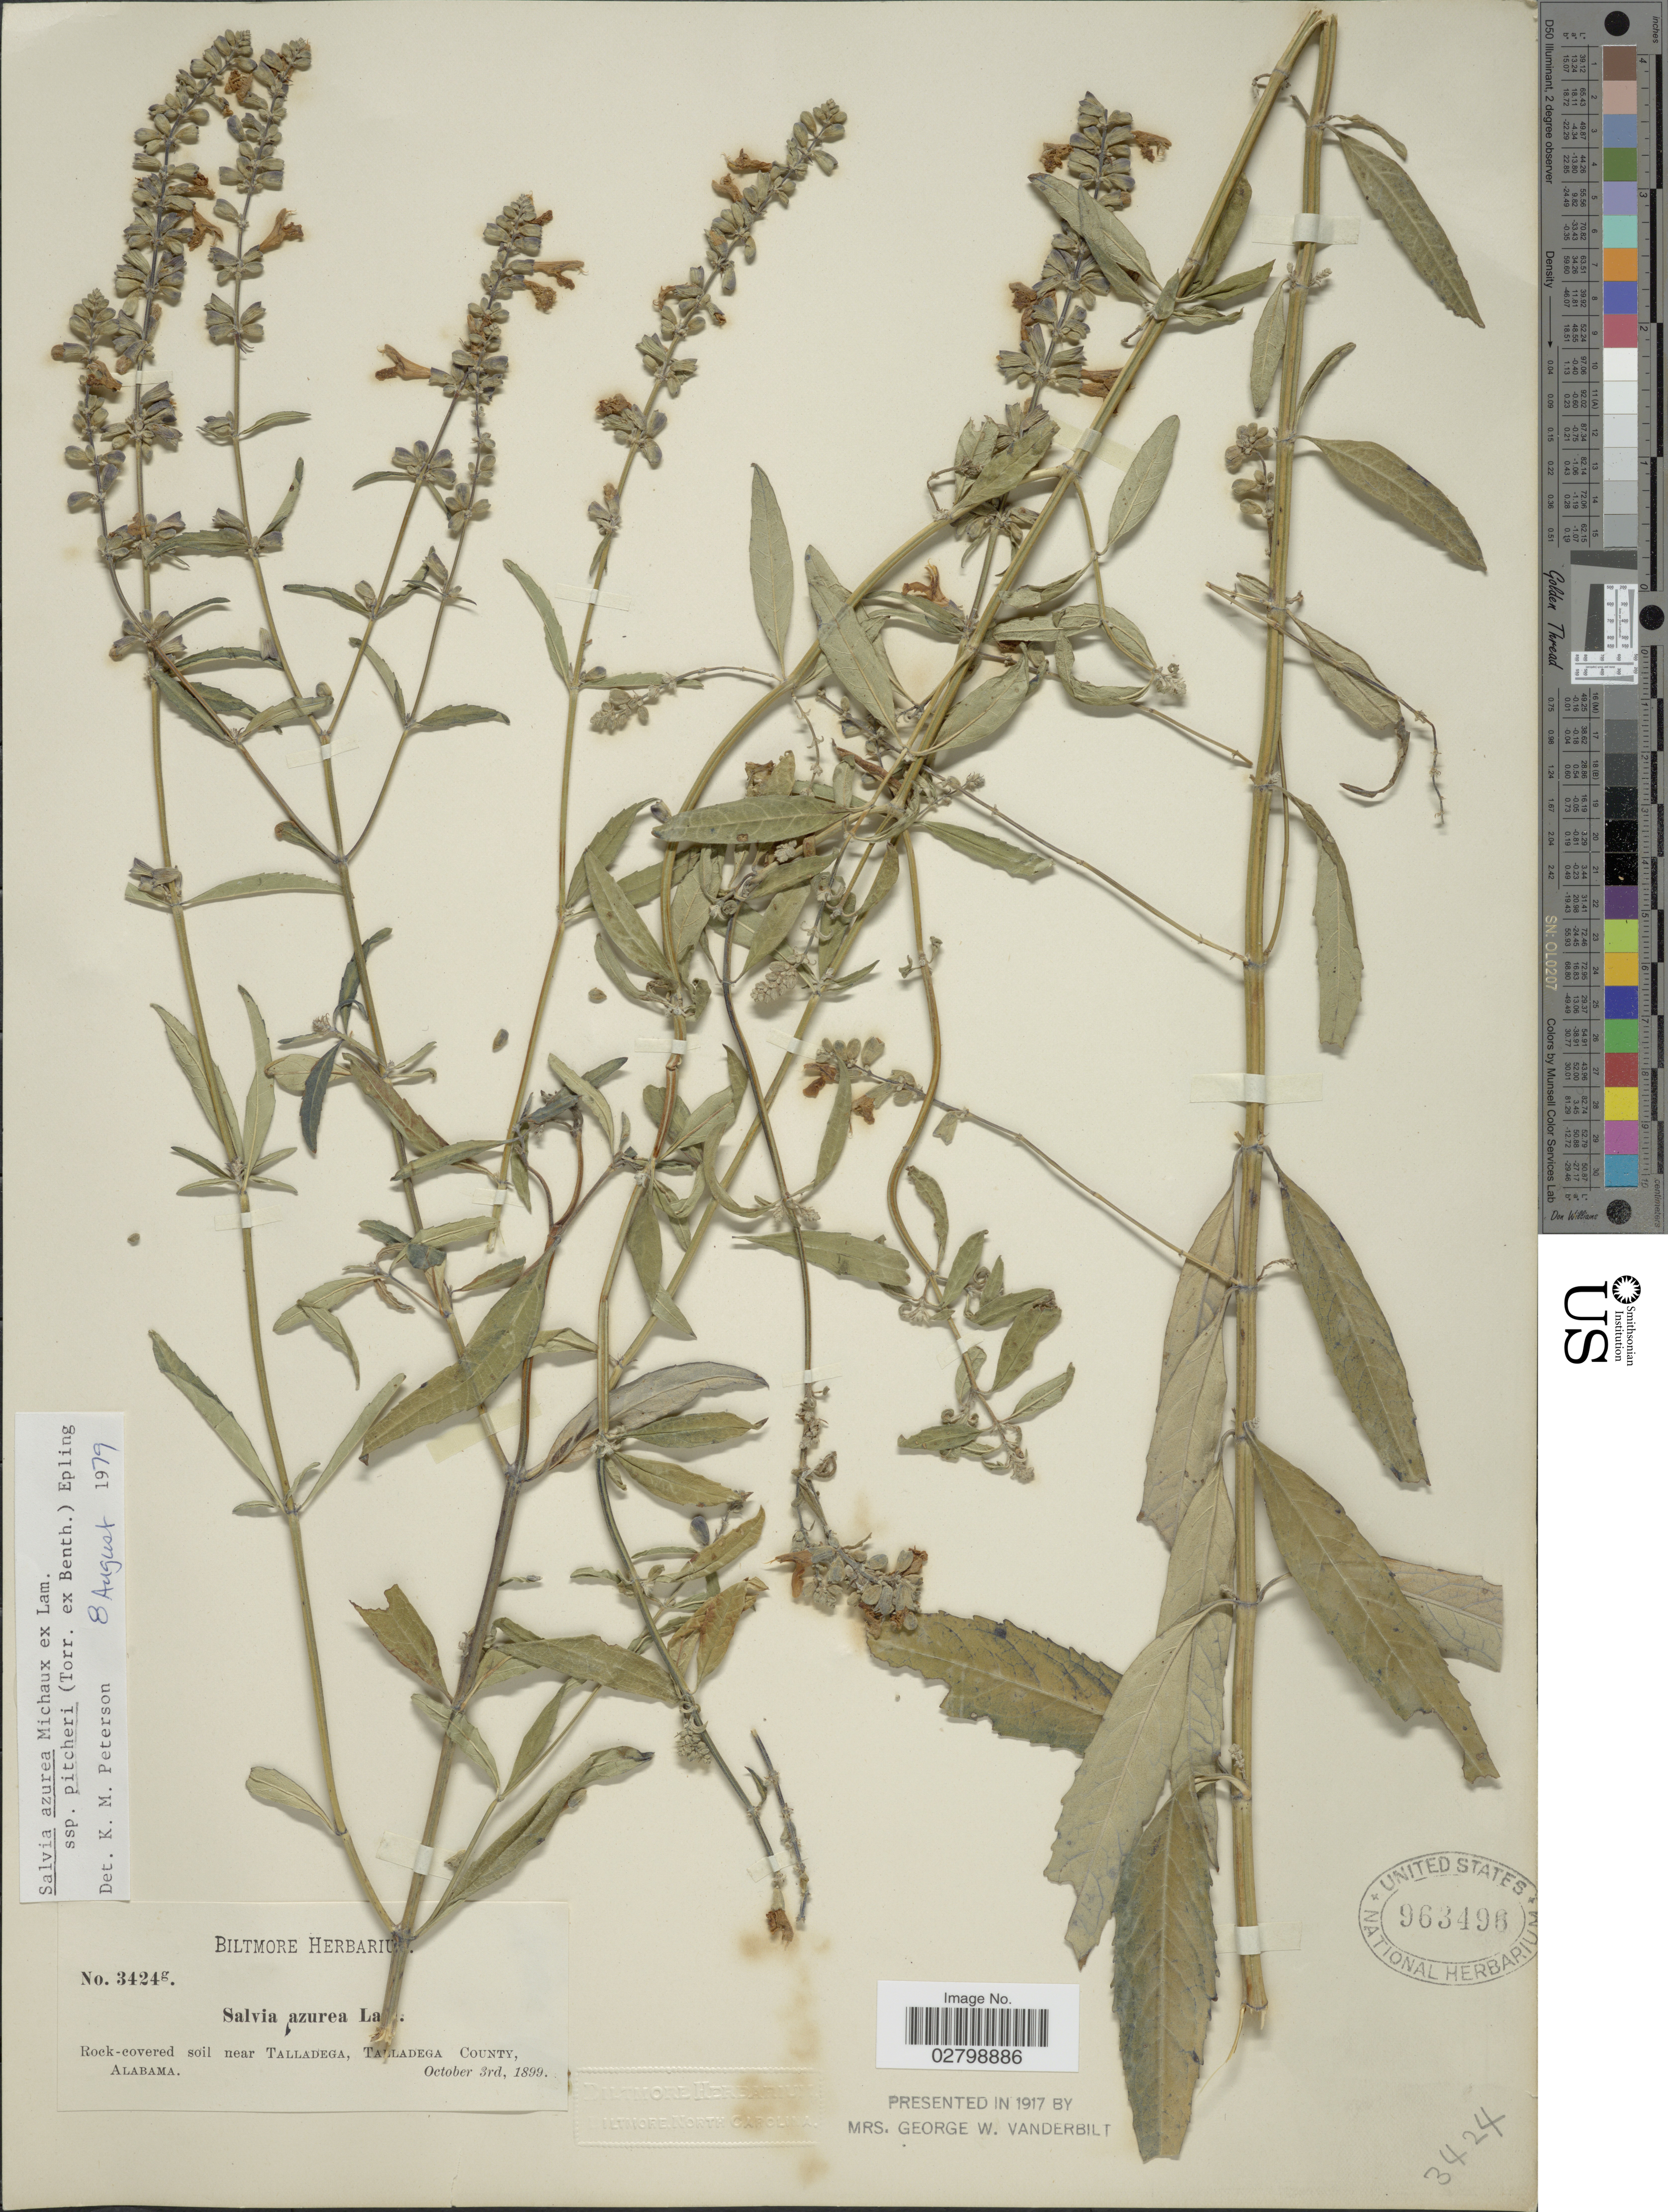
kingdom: Plantae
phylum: Tracheophyta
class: Magnoliopsida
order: Lamiales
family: Lamiaceae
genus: Salvia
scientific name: Salvia azurea subsp. pitcheri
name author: Michx. ex Lam.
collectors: ex herb. Biltmore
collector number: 3424g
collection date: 1899-10-03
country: United States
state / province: Alabama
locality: Rock-covered soil near Talladega, Talladega County.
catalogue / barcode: US 963496